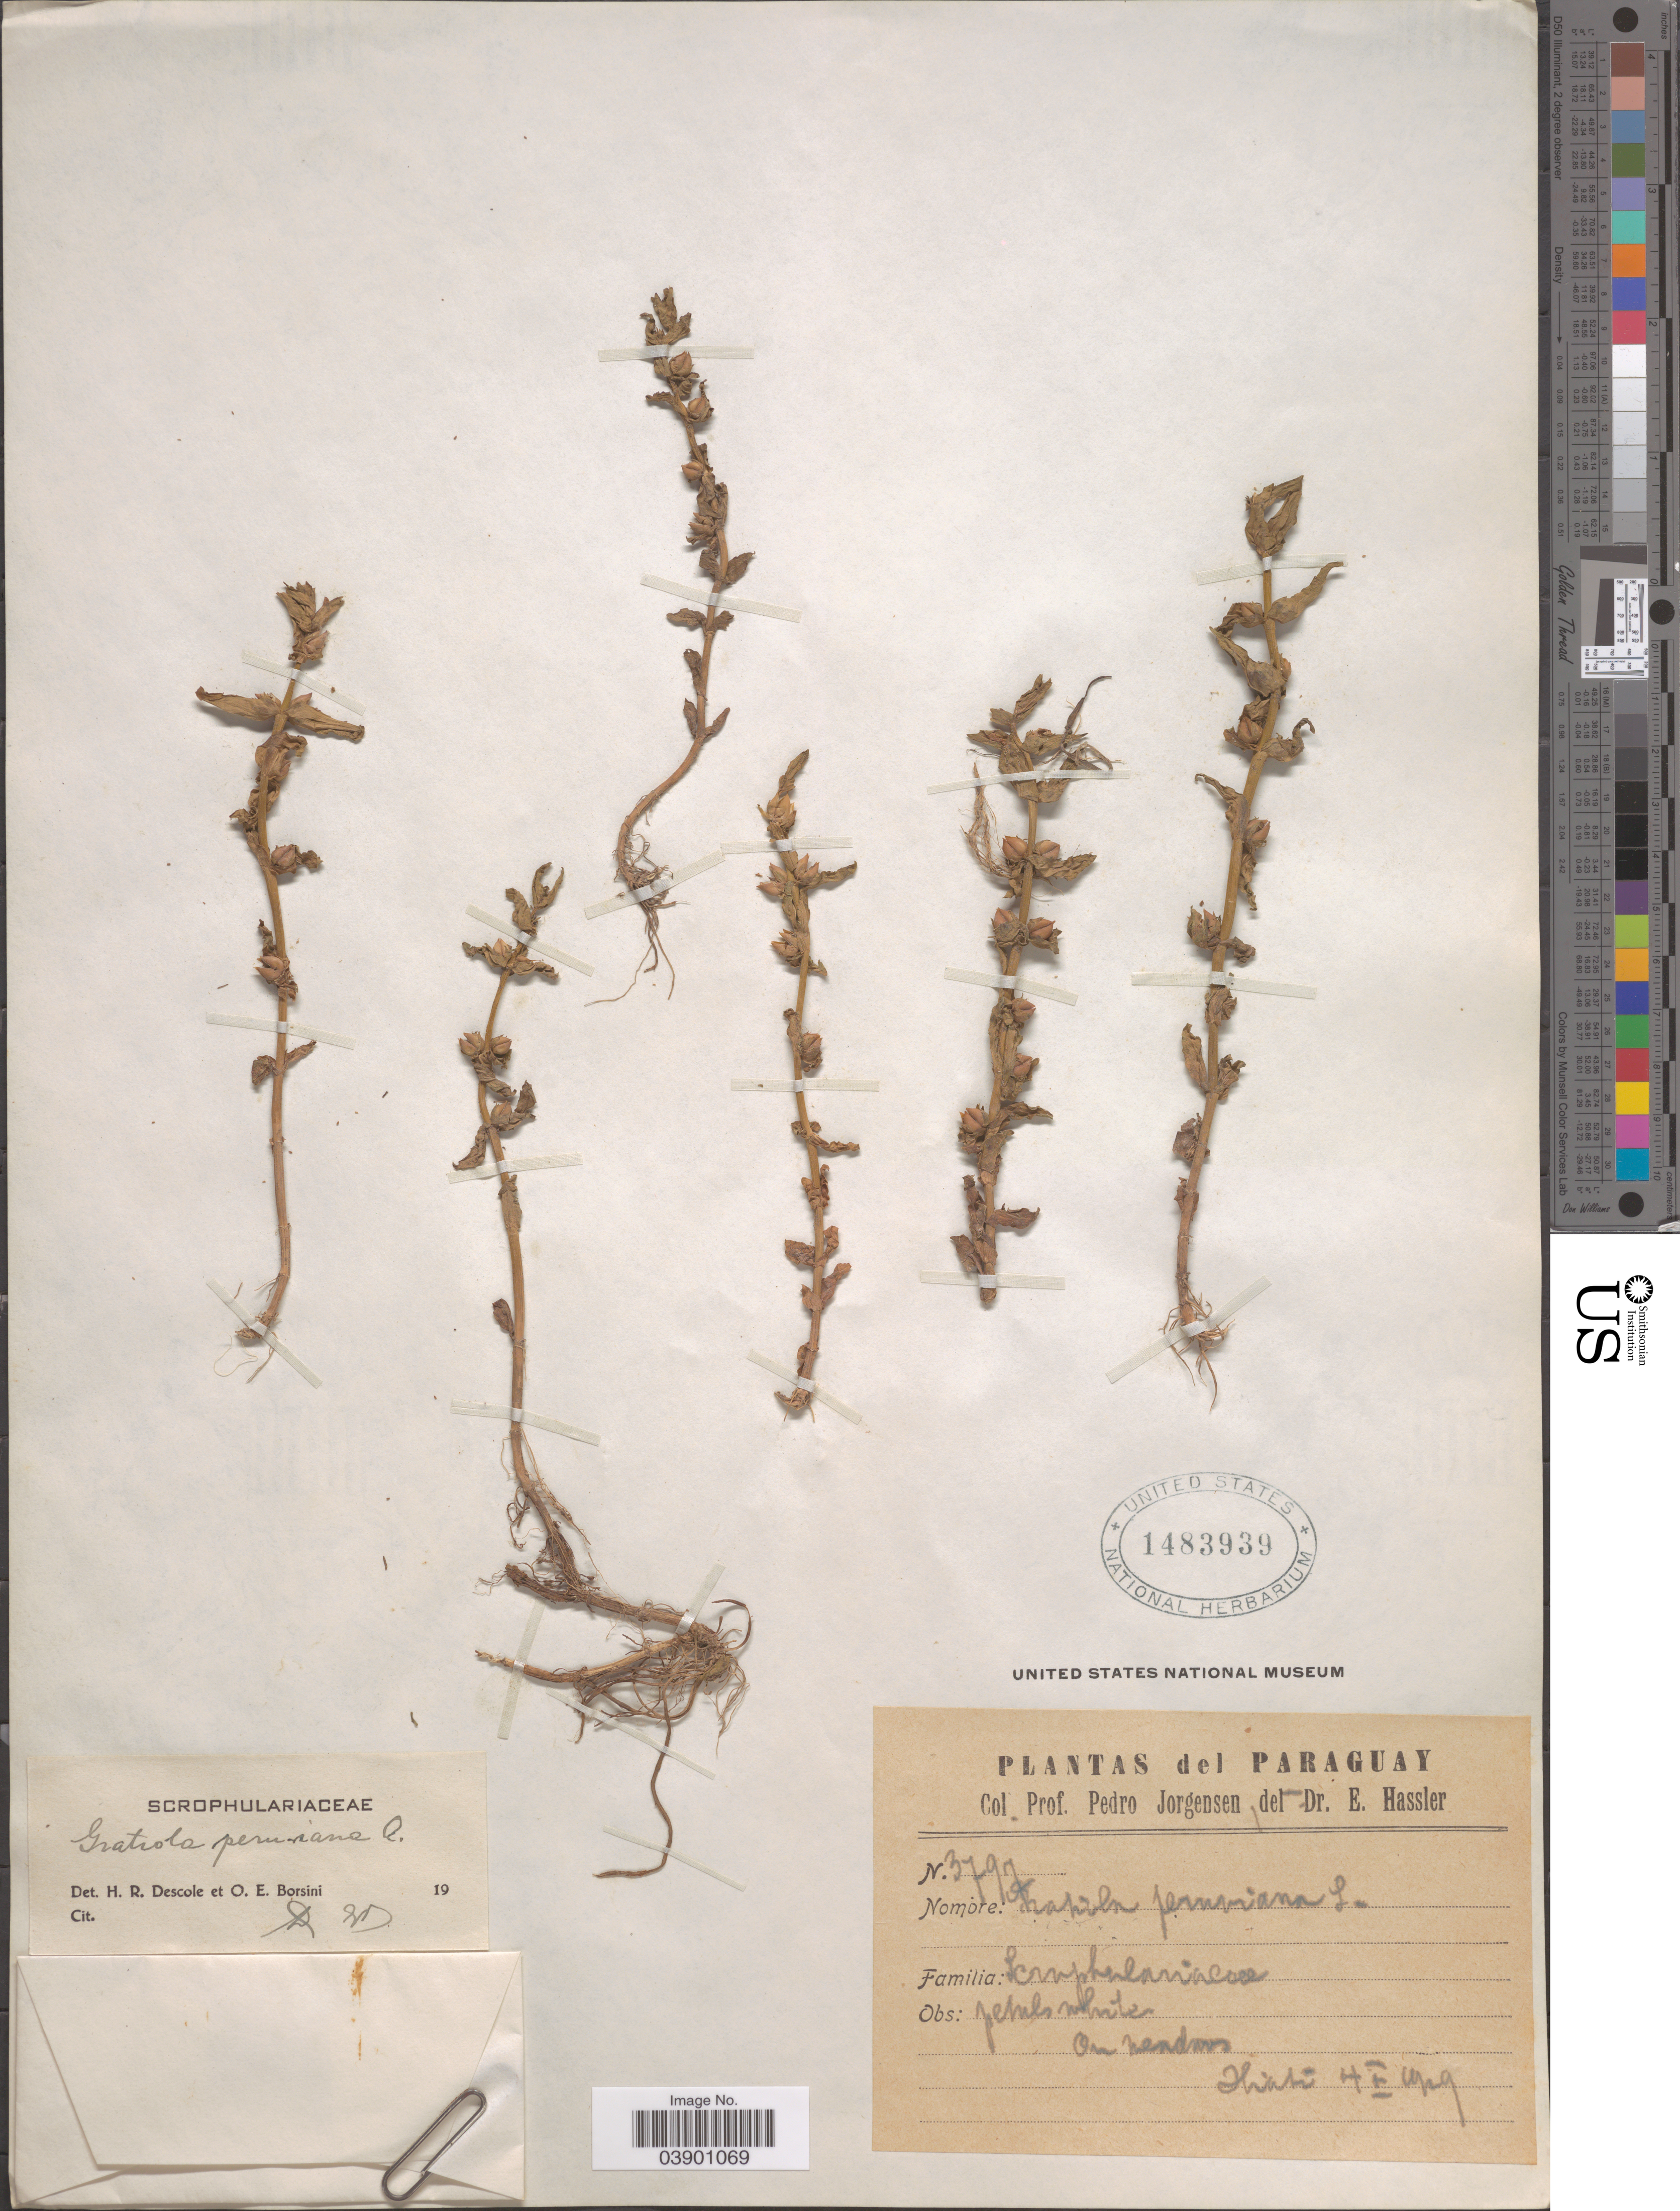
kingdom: Plantae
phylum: Tracheophyta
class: Magnoliopsida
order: Lamiales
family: Plantaginaceae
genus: Gratiola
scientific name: Gratiola peruviana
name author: L.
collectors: P. Jörgensen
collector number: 3797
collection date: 1929-10-04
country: Paraguay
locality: Hiati.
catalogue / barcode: US 1483939